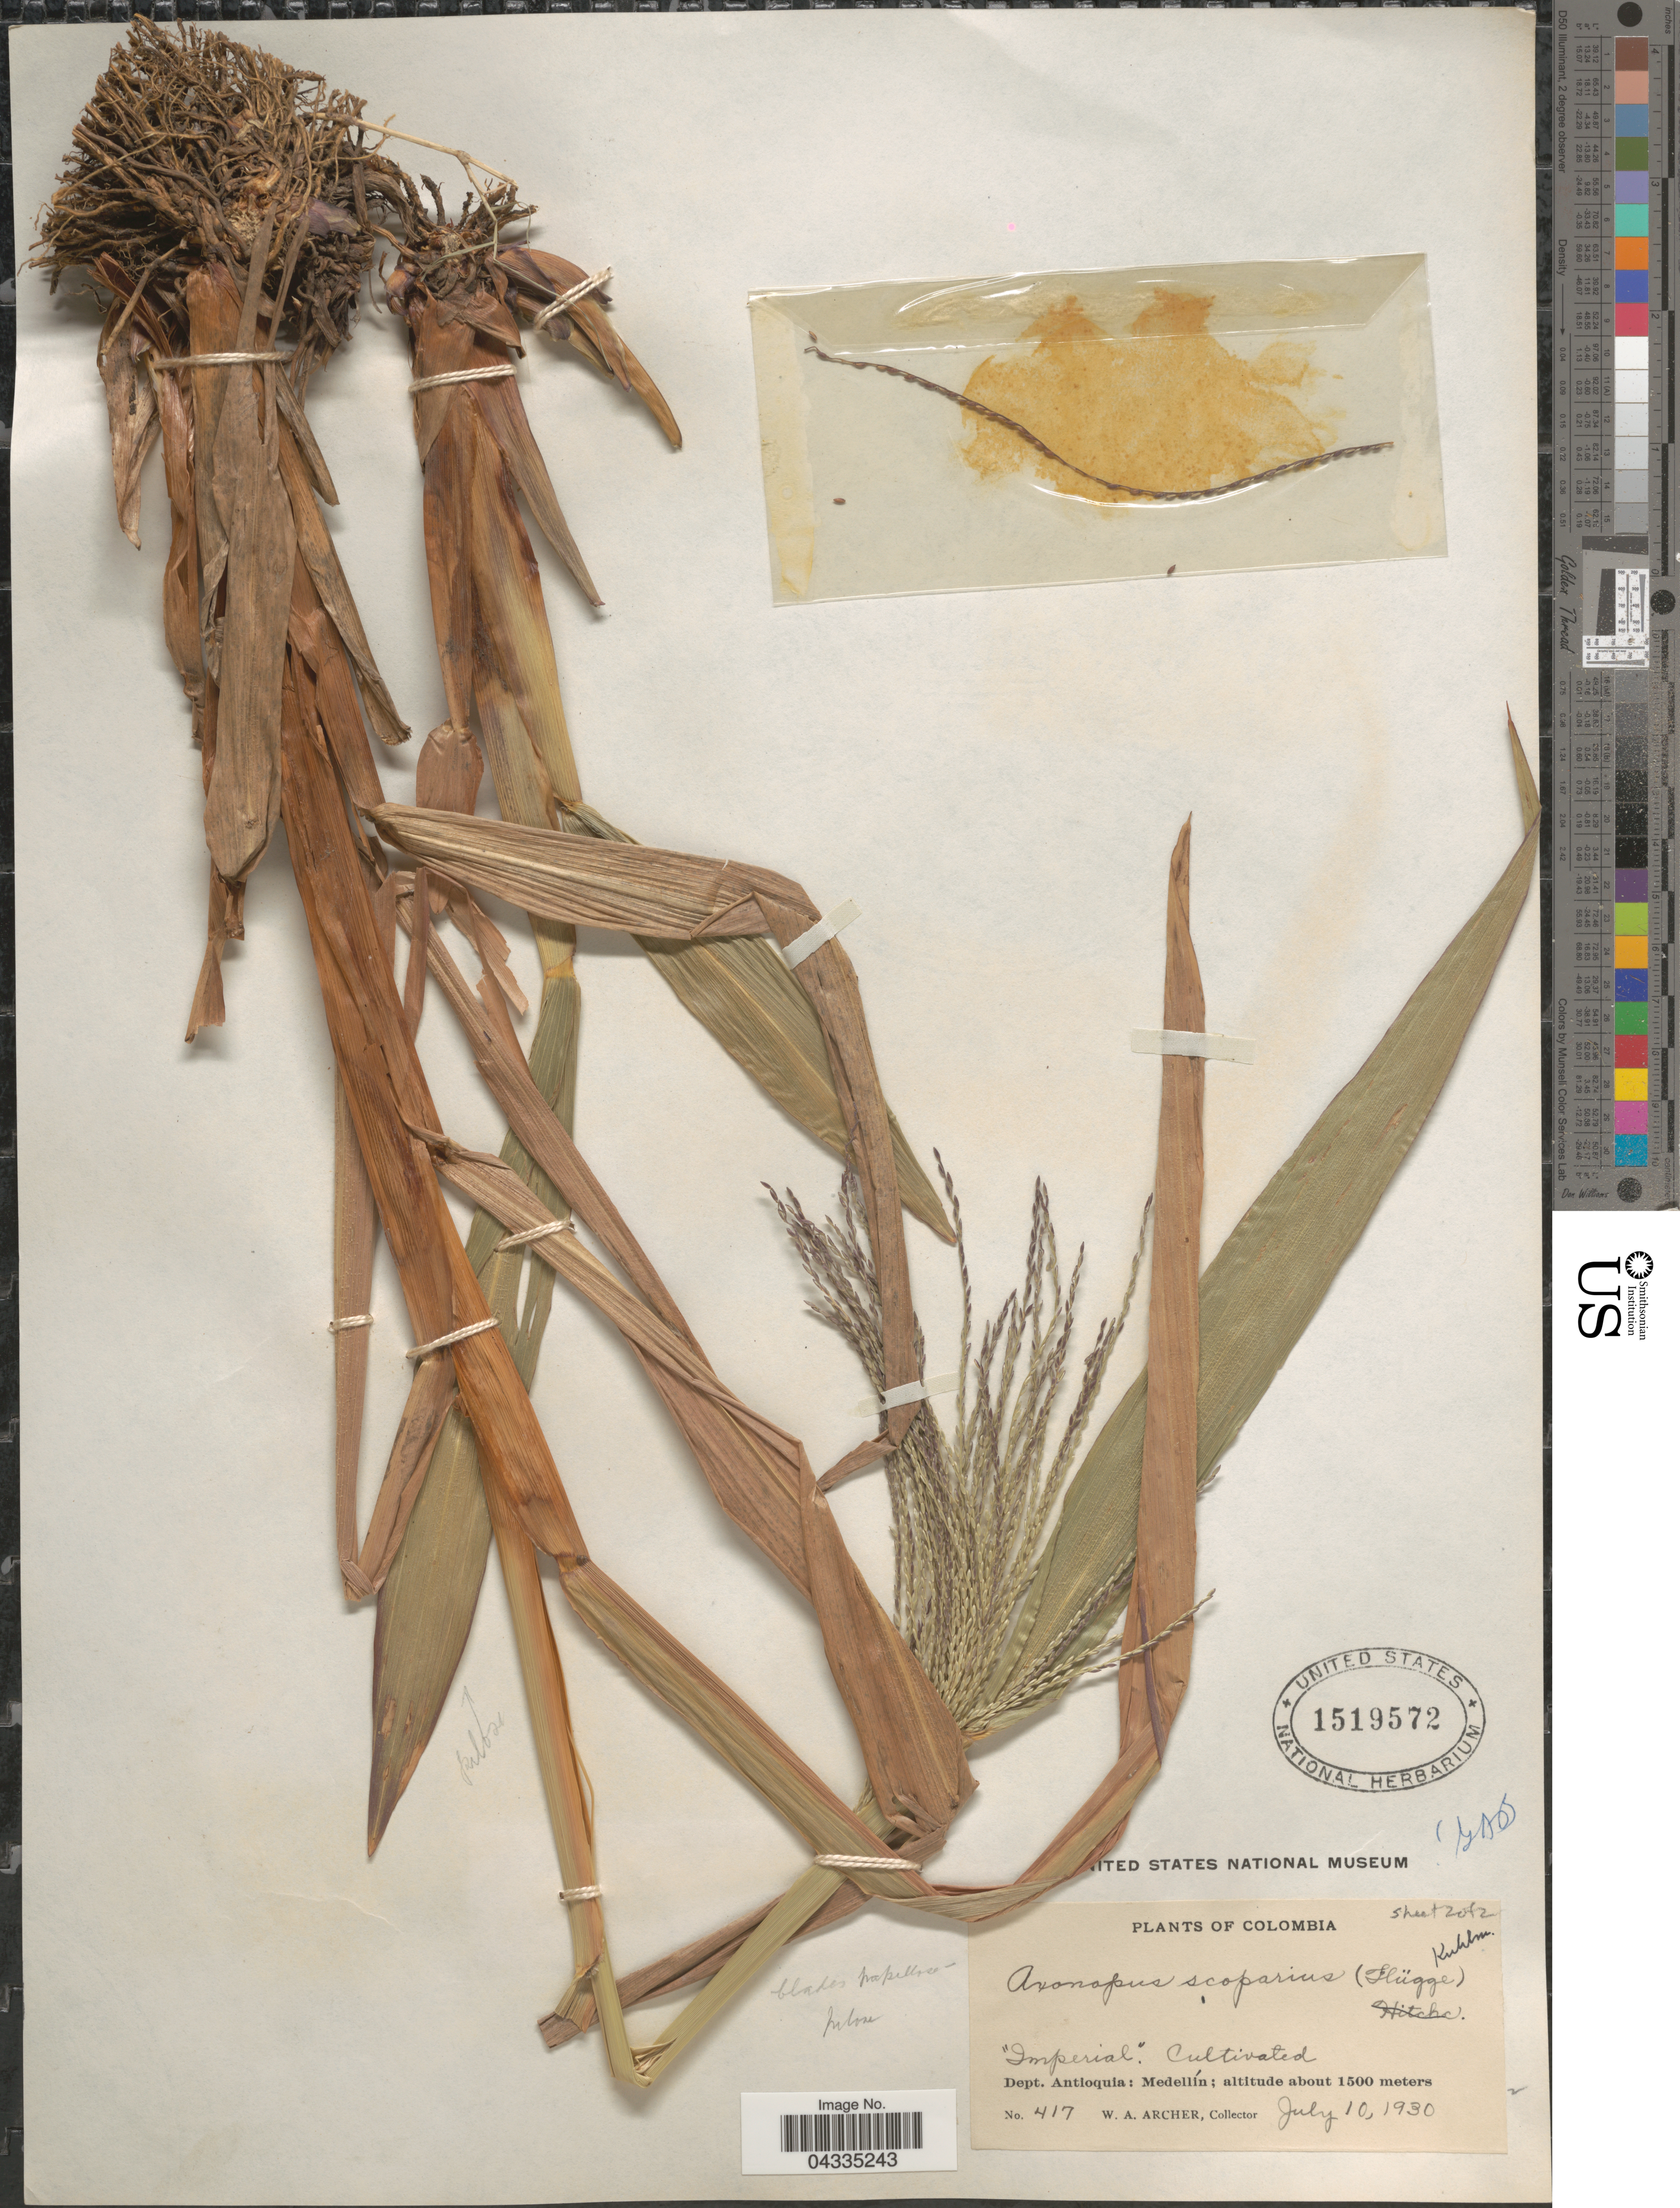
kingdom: Plantae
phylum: Tracheophyta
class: Liliopsida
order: Poales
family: Poaceae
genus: Axonopus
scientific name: Axonopus scoparius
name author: (Flüggé) Kuhlm.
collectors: W. Archer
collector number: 417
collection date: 1930-07-10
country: Colombia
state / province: Antioquia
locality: Imperial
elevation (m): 1500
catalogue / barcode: US 1519572